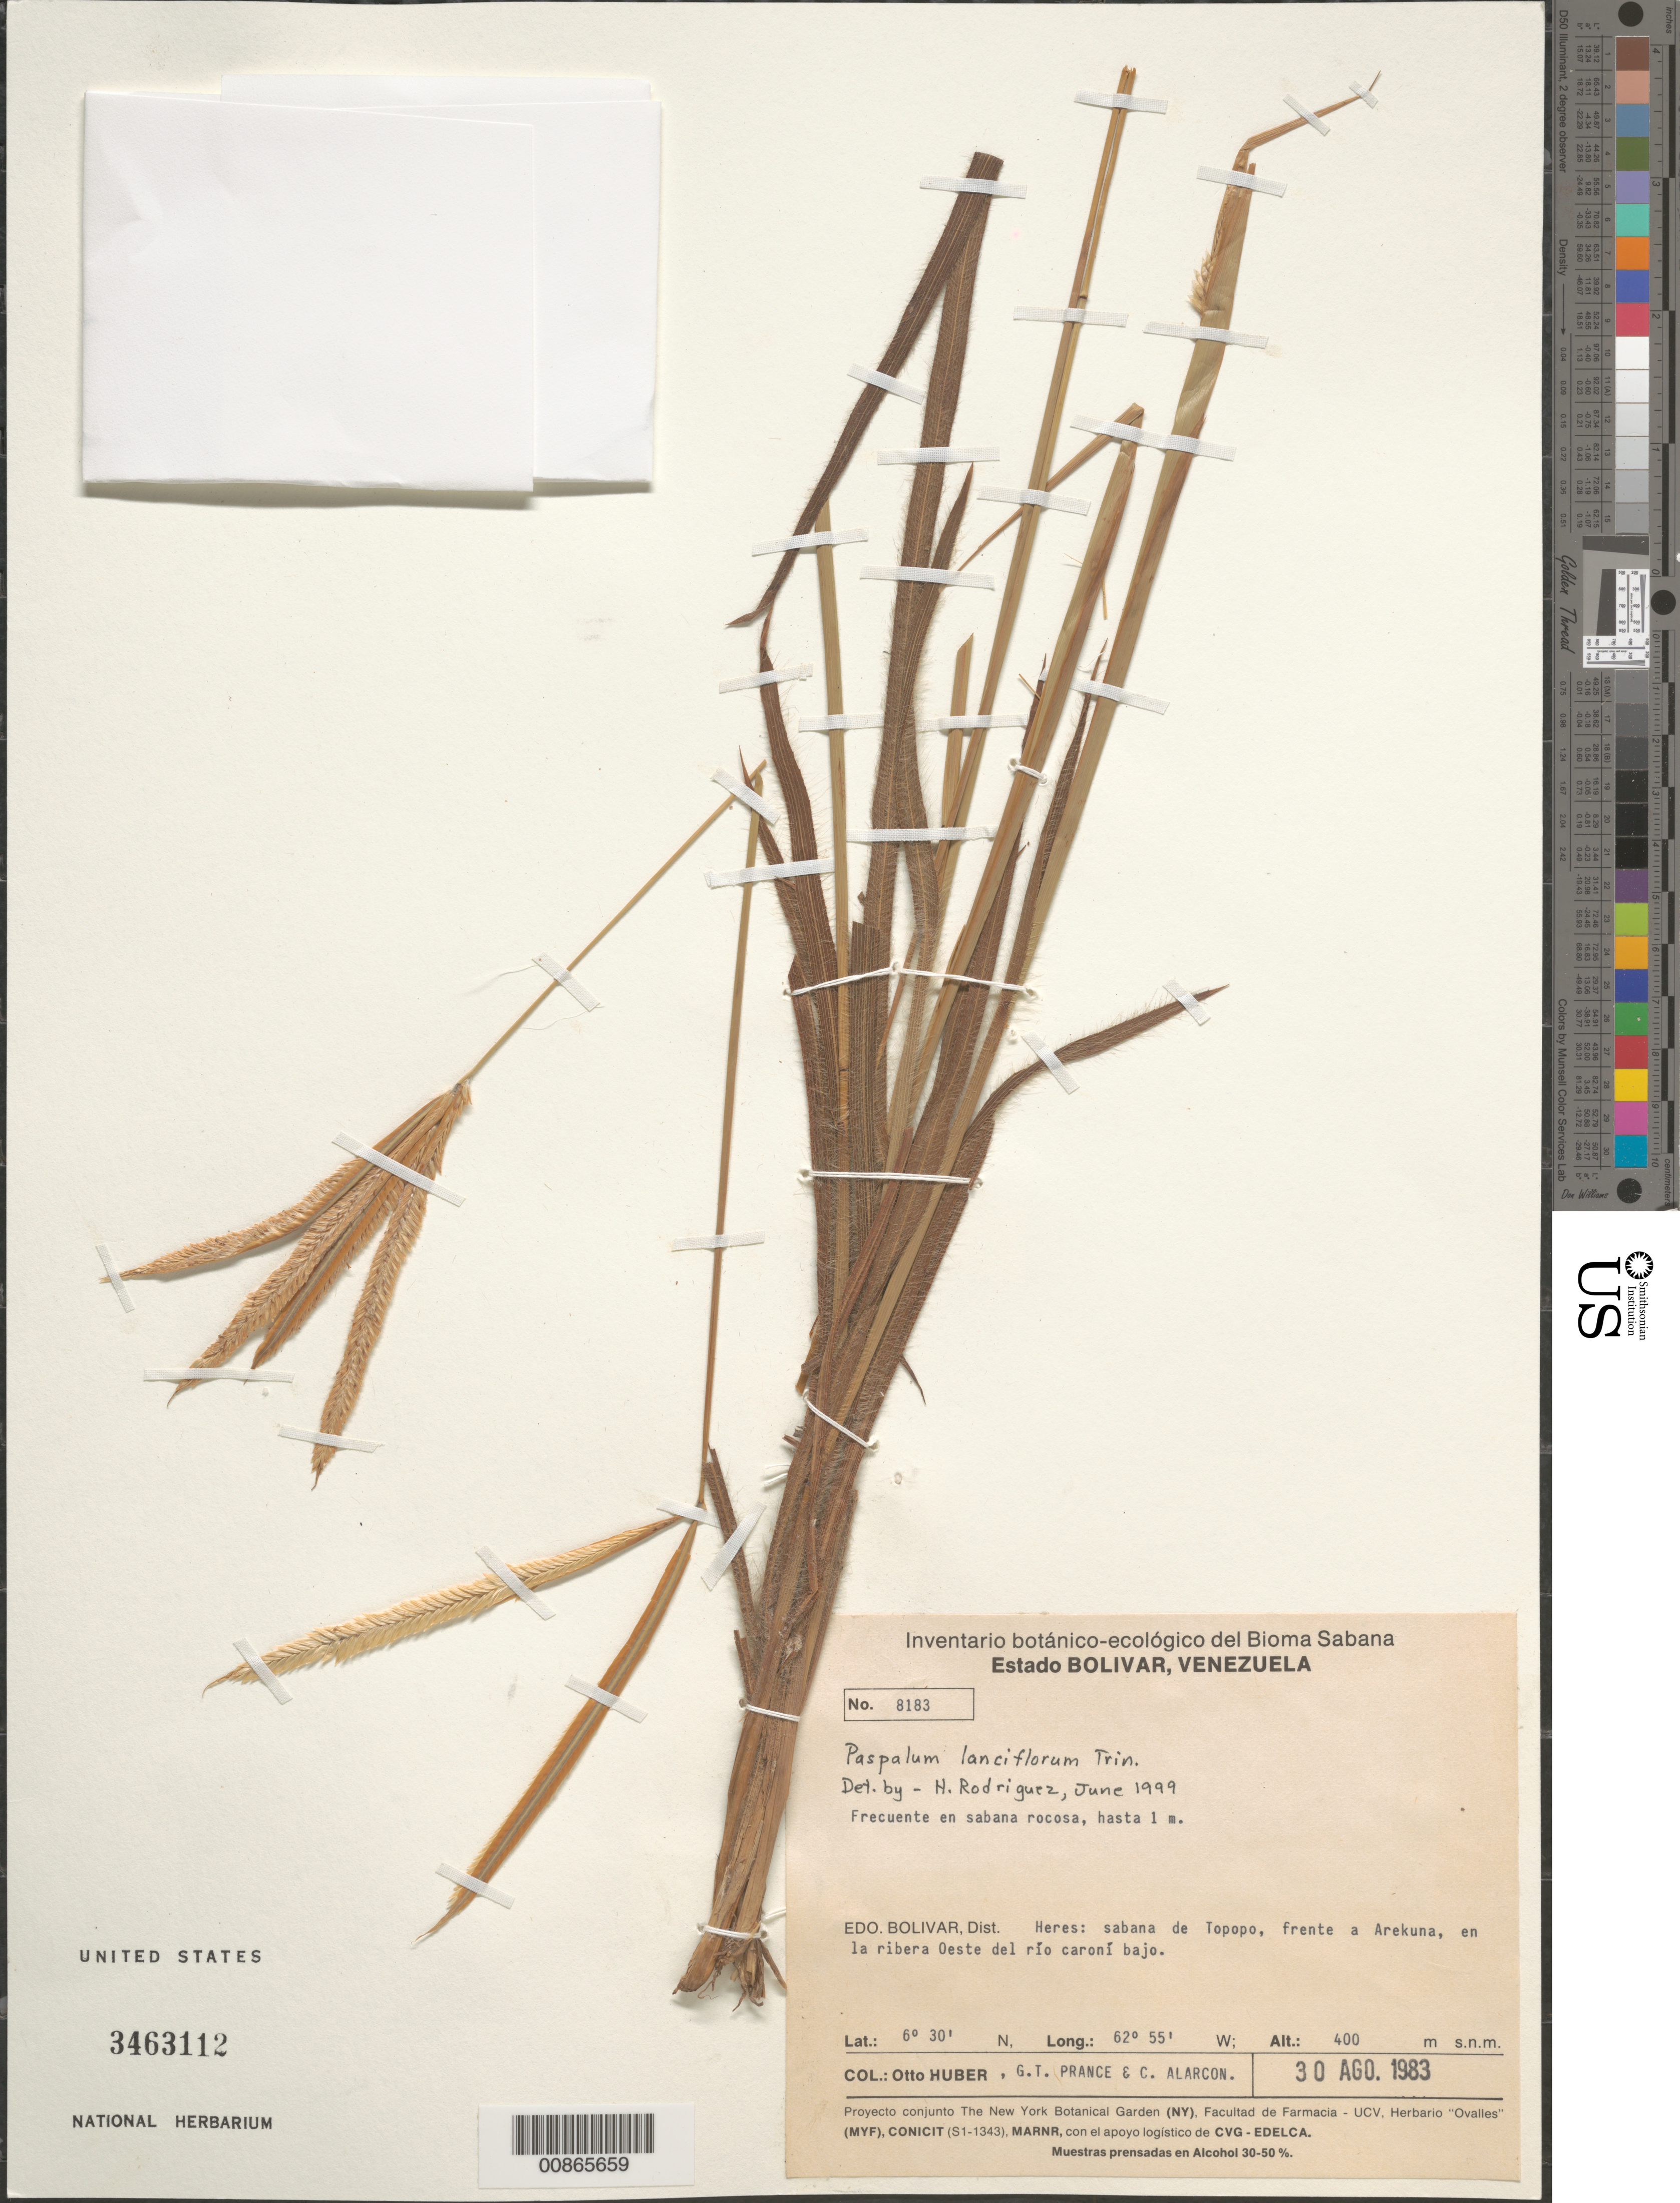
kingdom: Plantae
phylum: Tracheophyta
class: Liliopsida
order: Poales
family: Poaceae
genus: Paspalum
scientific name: Paspalum lanciflorum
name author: Trin.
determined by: Rodríguez, H., (MY), Universidad Central de Venezuela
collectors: O. Huber, G. T. Prance & C. Alarcon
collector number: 8183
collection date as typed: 30-Aug-83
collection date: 1983-08-30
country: Venezuela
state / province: Bolívar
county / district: Heres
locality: Topopo sabana, frente a Arekuna, W del Río Caroní bajo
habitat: Sabana rocosa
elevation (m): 400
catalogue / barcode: US 3463112